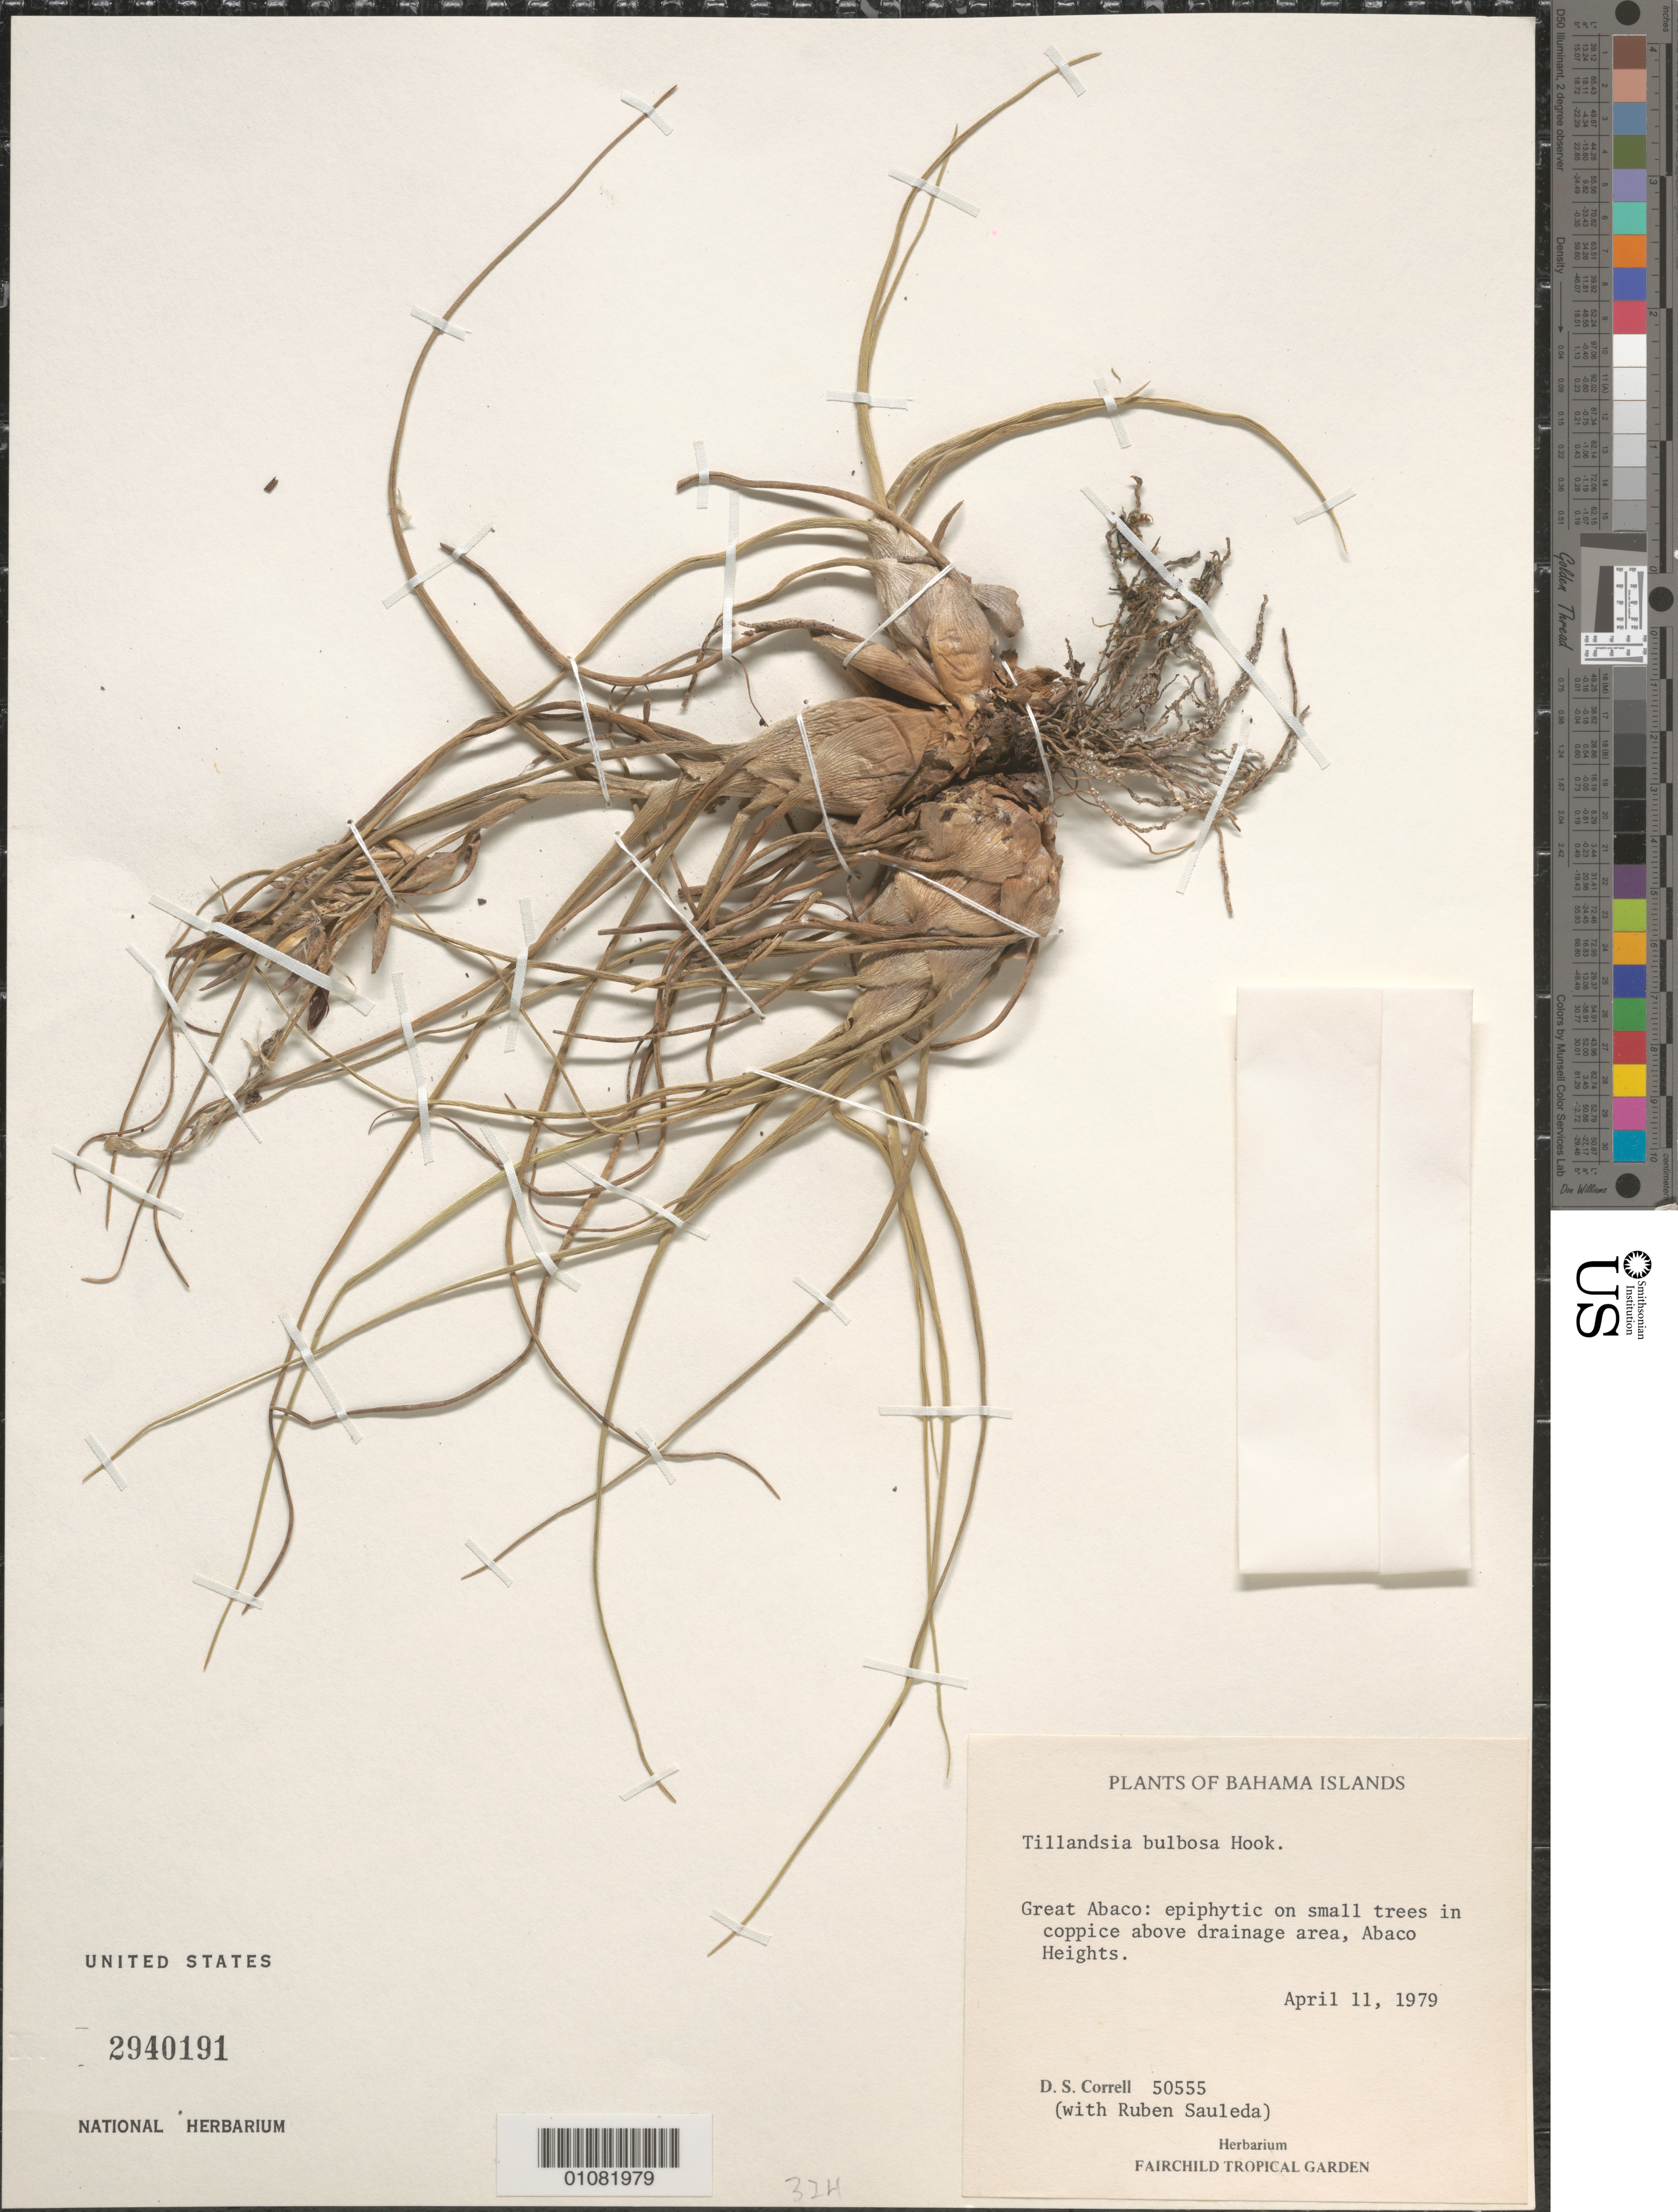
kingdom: Plantae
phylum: Tracheophyta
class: Liliopsida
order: Poales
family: Bromeliaceae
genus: Tillandsia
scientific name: Tillandsia bulbosa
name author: Hook.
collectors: D. S. Correll & R. Sauleda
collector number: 50555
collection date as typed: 11 Apr 1979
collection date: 1979-04-11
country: Bahamas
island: Great Abaco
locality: Abaco Heights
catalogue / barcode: US 2940191